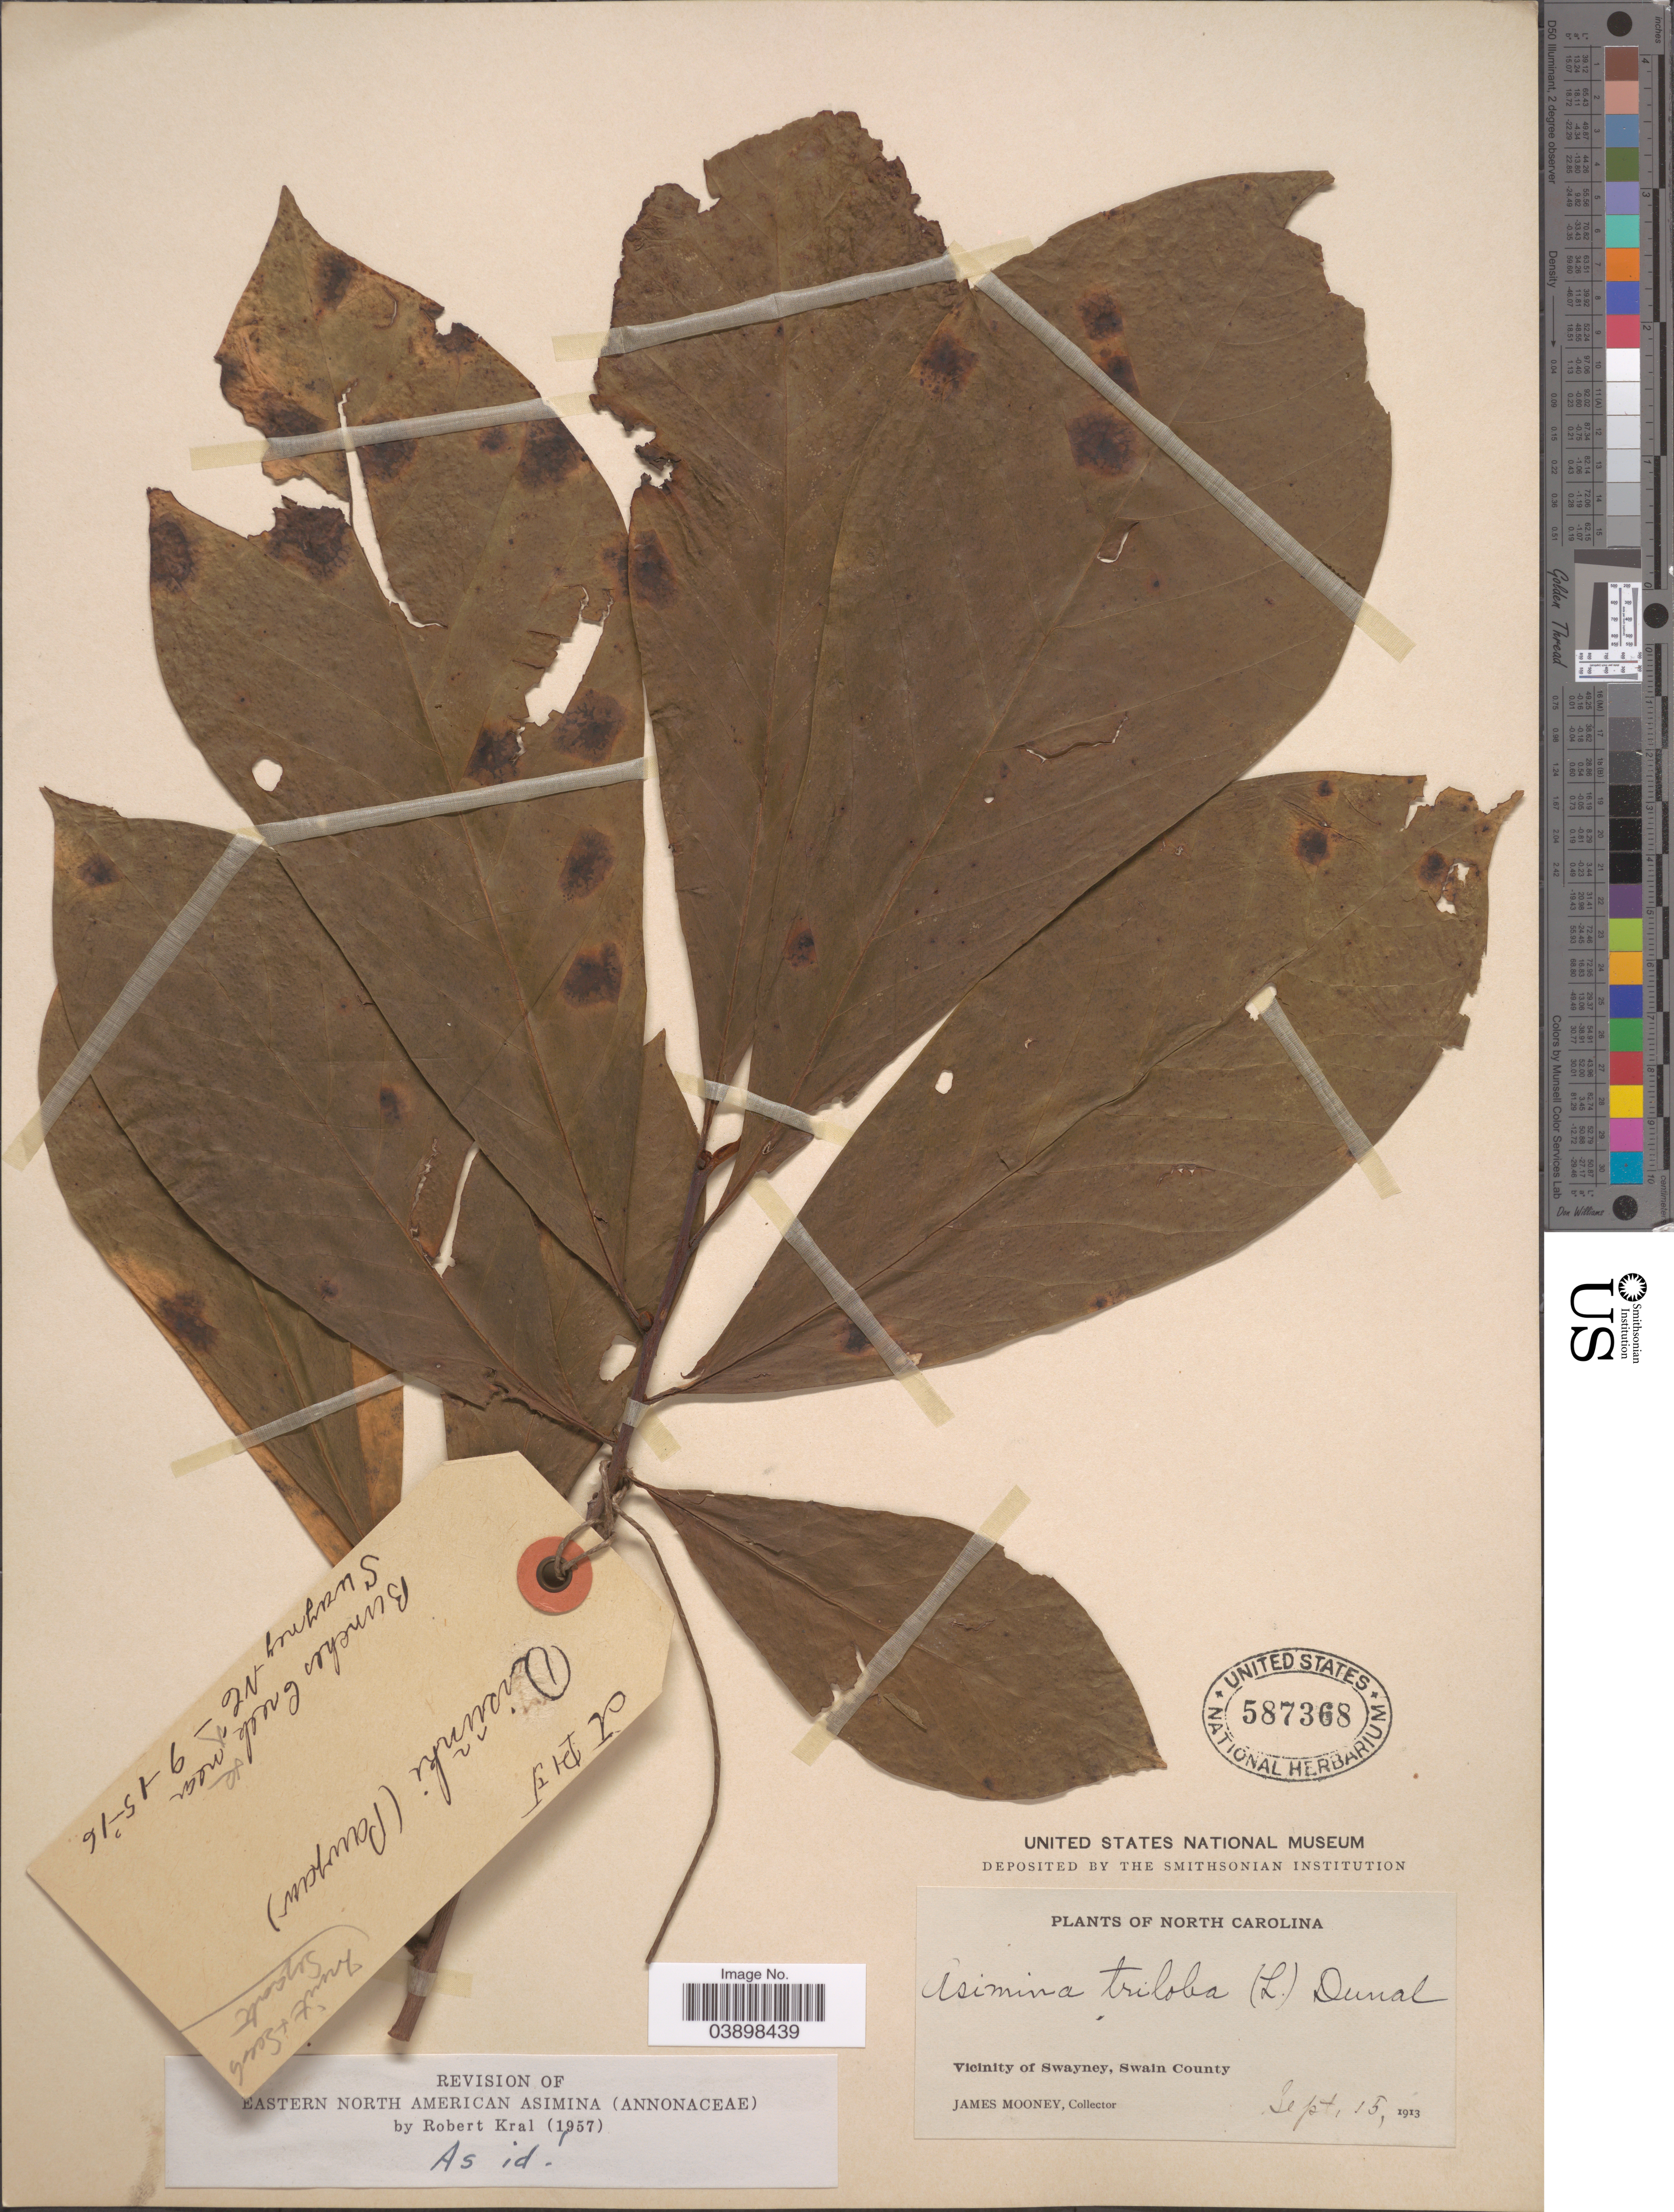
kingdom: Plantae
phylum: Tracheophyta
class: Magnoliopsida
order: Magnoliales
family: Annonaceae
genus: Asimina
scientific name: Asimina triloba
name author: (L.) Dunal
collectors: J. Mooney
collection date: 1913-09-15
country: United States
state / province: North Carolina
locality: Vicinity of Swayney, Swain County.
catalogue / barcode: US 587368